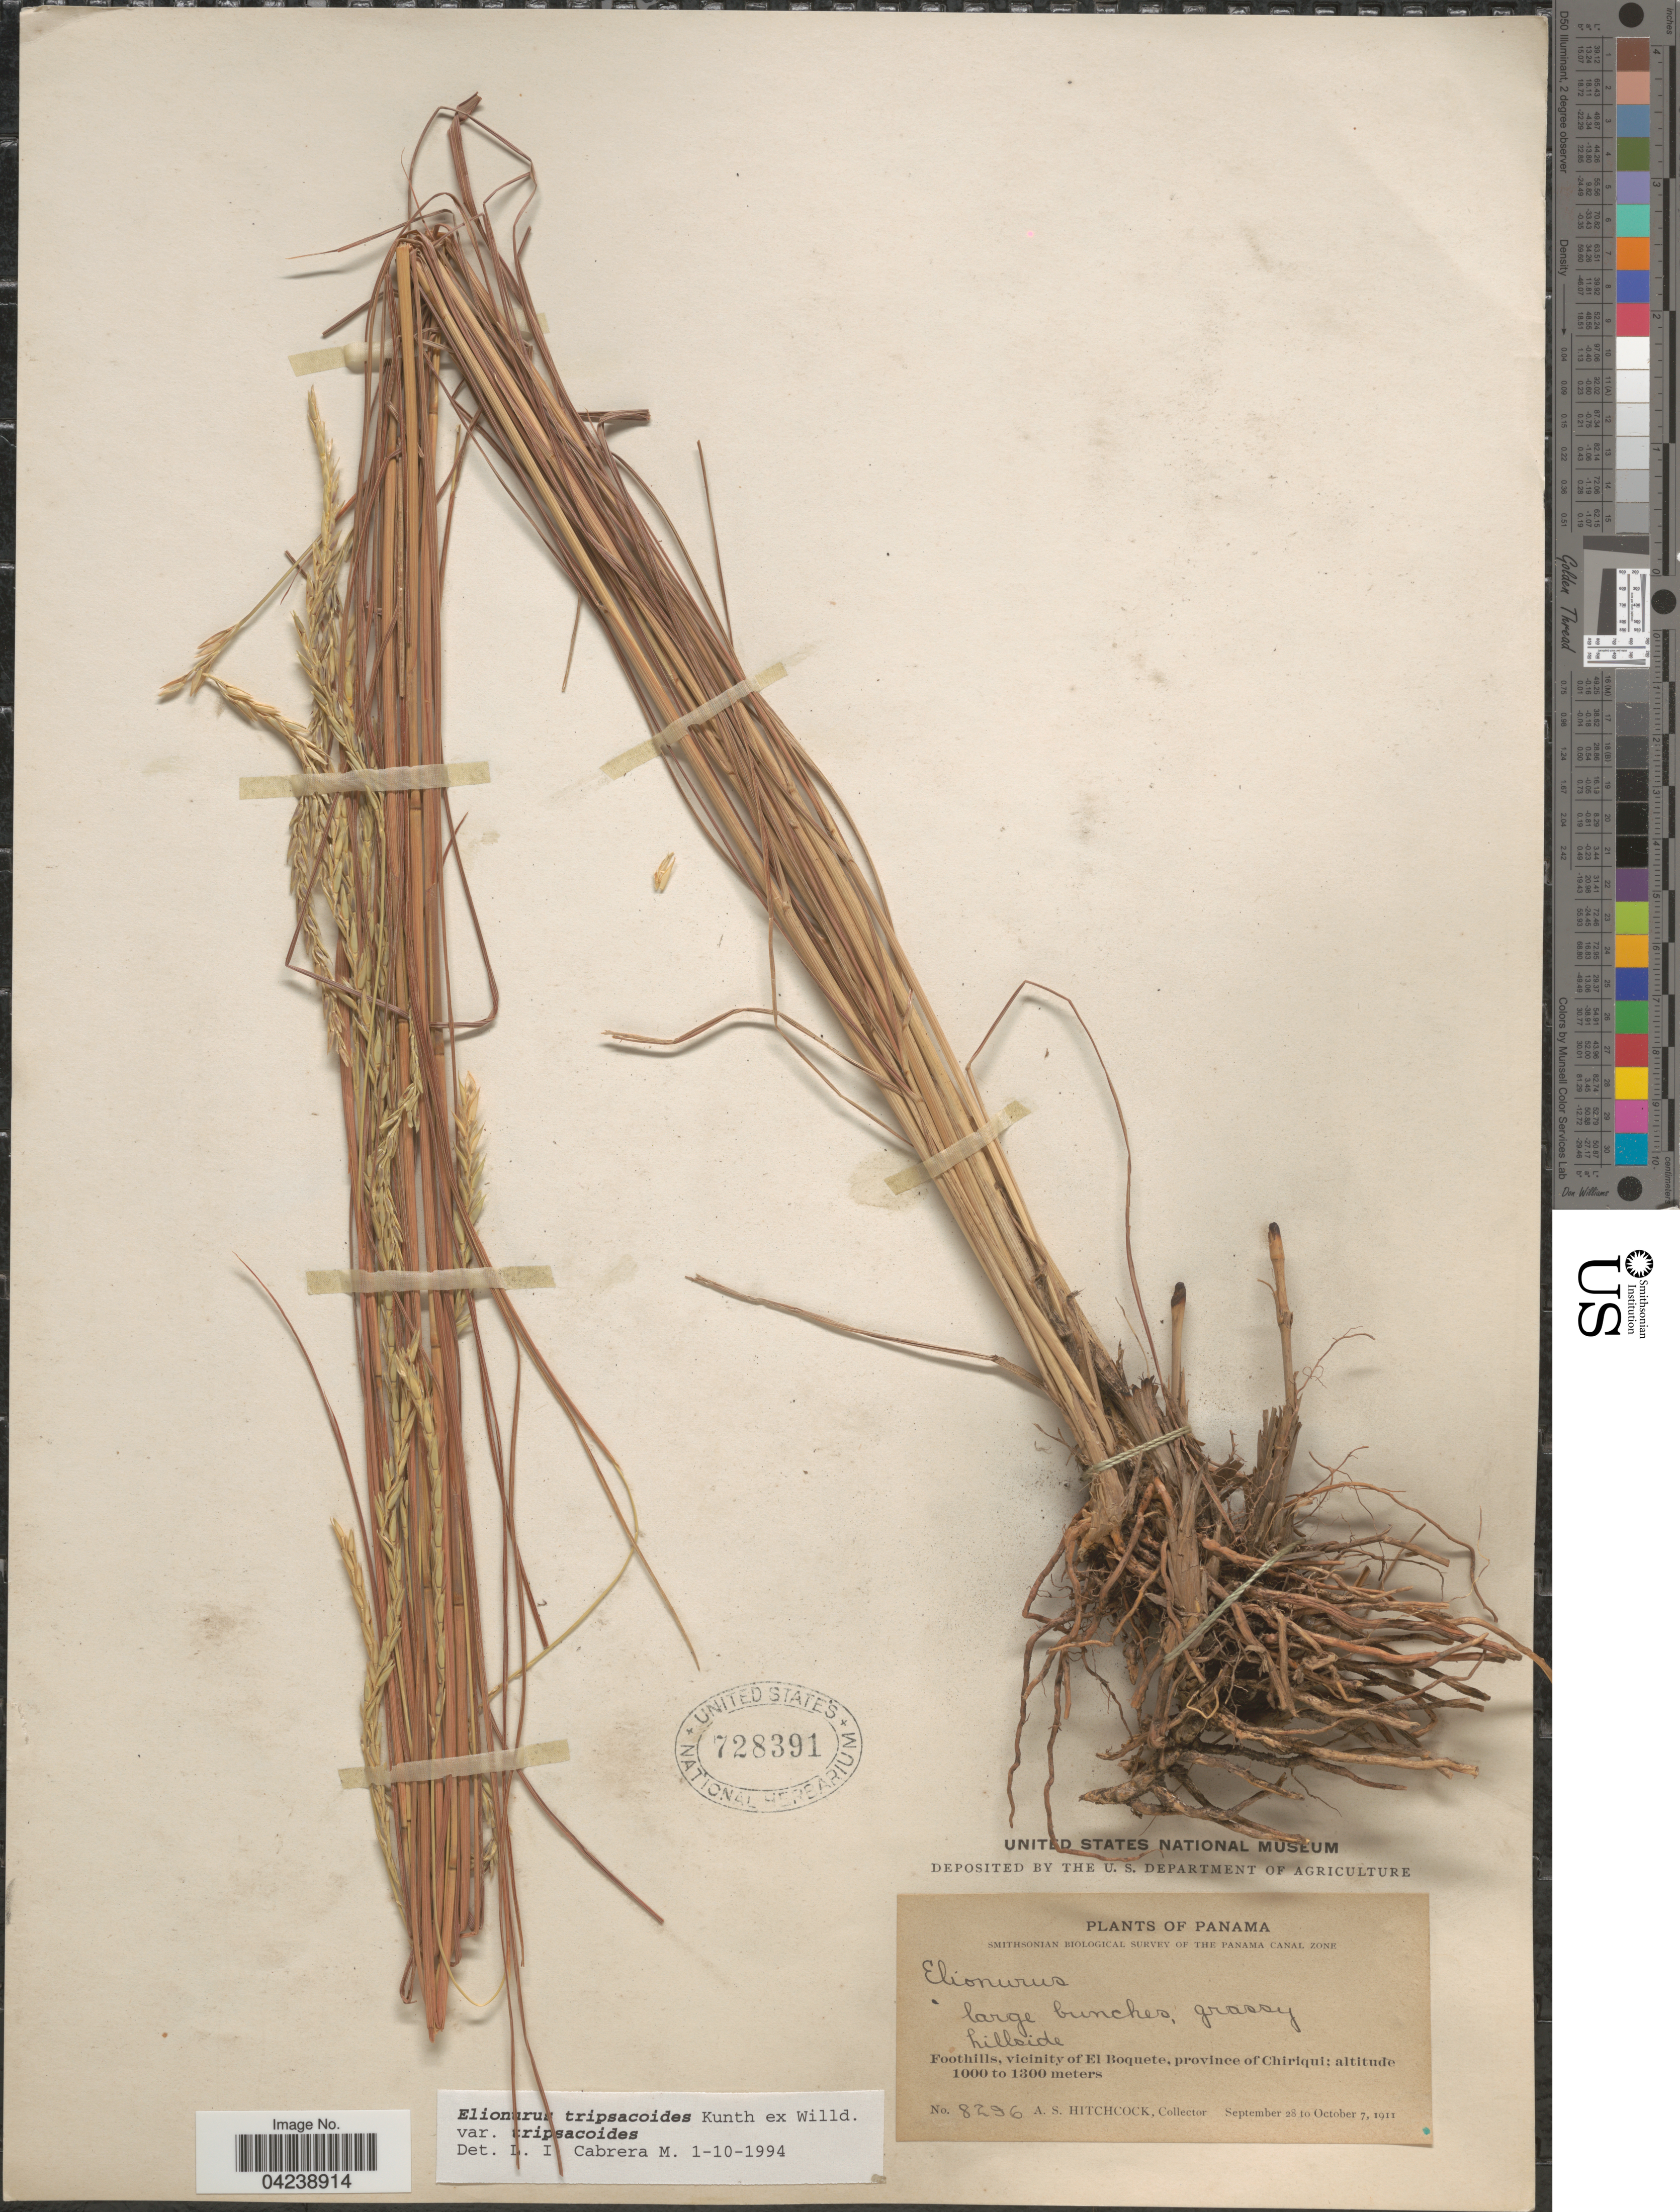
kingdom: Plantae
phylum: Tracheophyta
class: Liliopsida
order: Poales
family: Poaceae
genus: Elionurus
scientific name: Elionurus tripsacoides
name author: Humb. & Bonpl. ex Willd.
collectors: A. S. Hitchcock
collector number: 8296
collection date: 1911-09-28/1911-10-07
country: Panama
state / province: Chiriqui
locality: Smithsonian Biological Survey of the Panama Canal Zone. Foothills, vicinity of El Boquete.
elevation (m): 1000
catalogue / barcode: US 728391